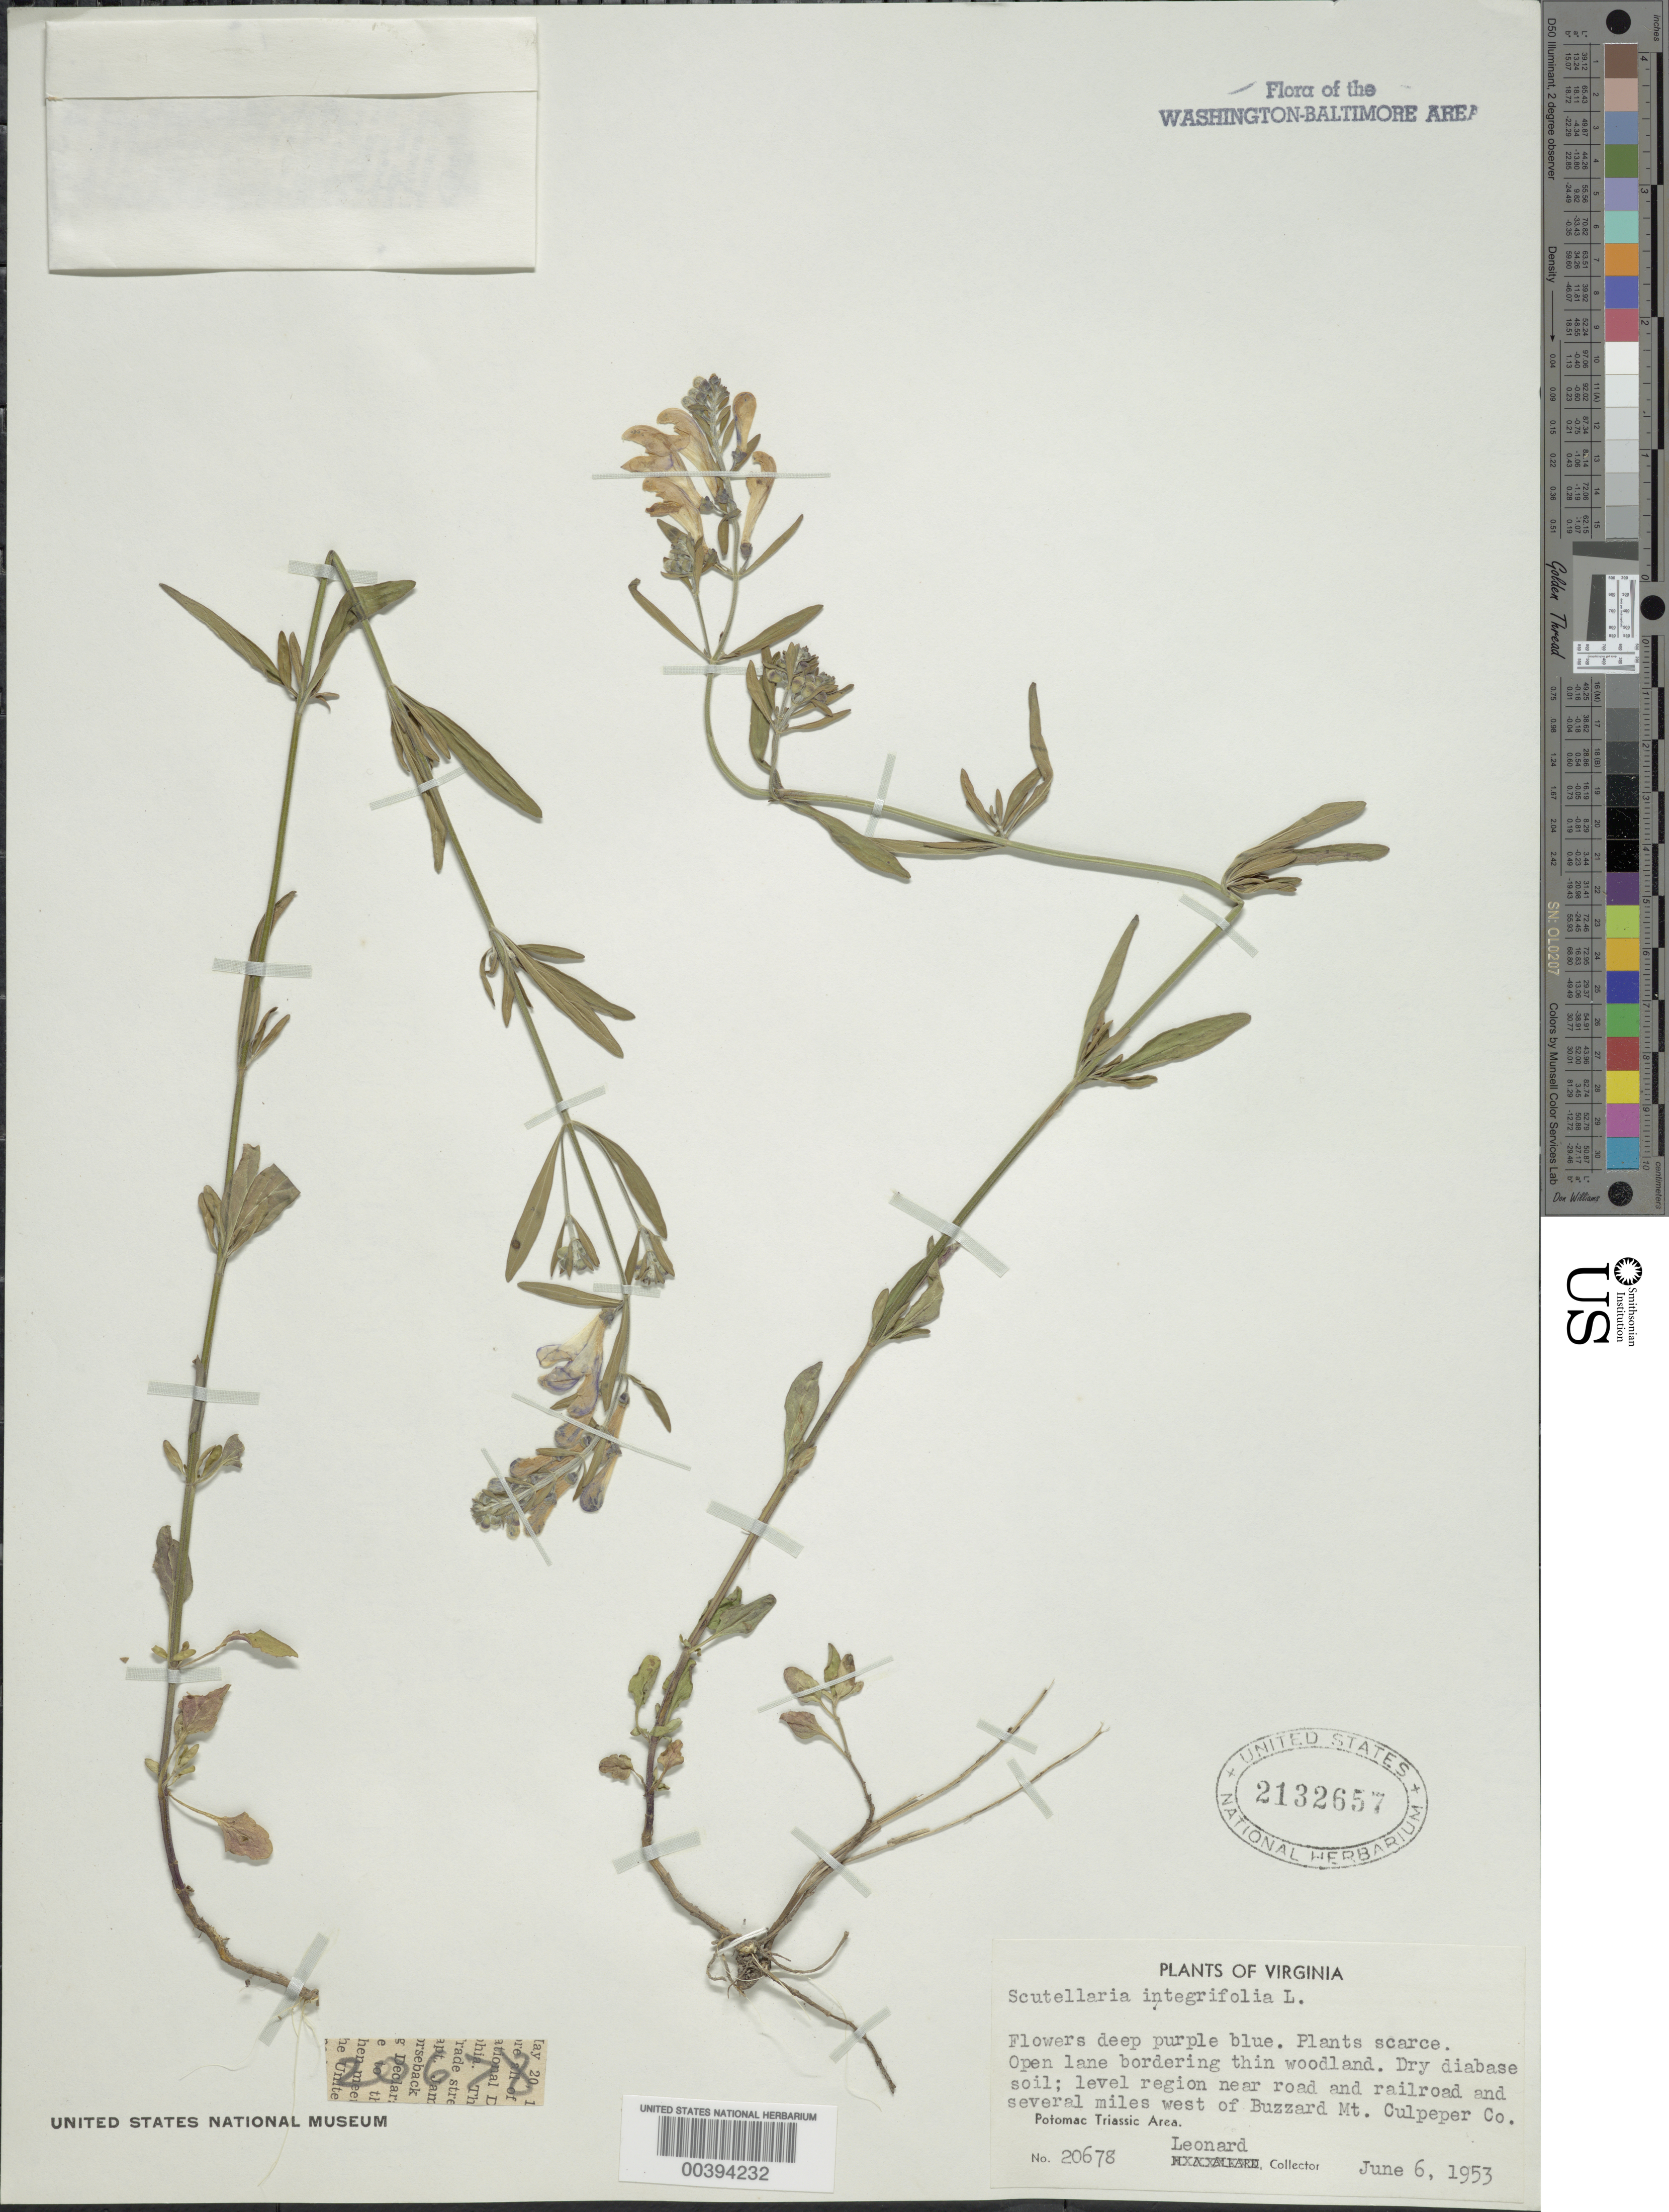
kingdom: Plantae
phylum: Tracheophyta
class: Magnoliopsida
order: Lamiales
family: Lamiaceae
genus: Scutellaria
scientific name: Scutellaria integrifolia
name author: L.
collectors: E. C. Leonard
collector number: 20678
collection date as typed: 06 Jun 1953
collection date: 1953-06-06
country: United States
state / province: Virginia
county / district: Culpeper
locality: West of Buzzard Mountain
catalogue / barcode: US 2132657